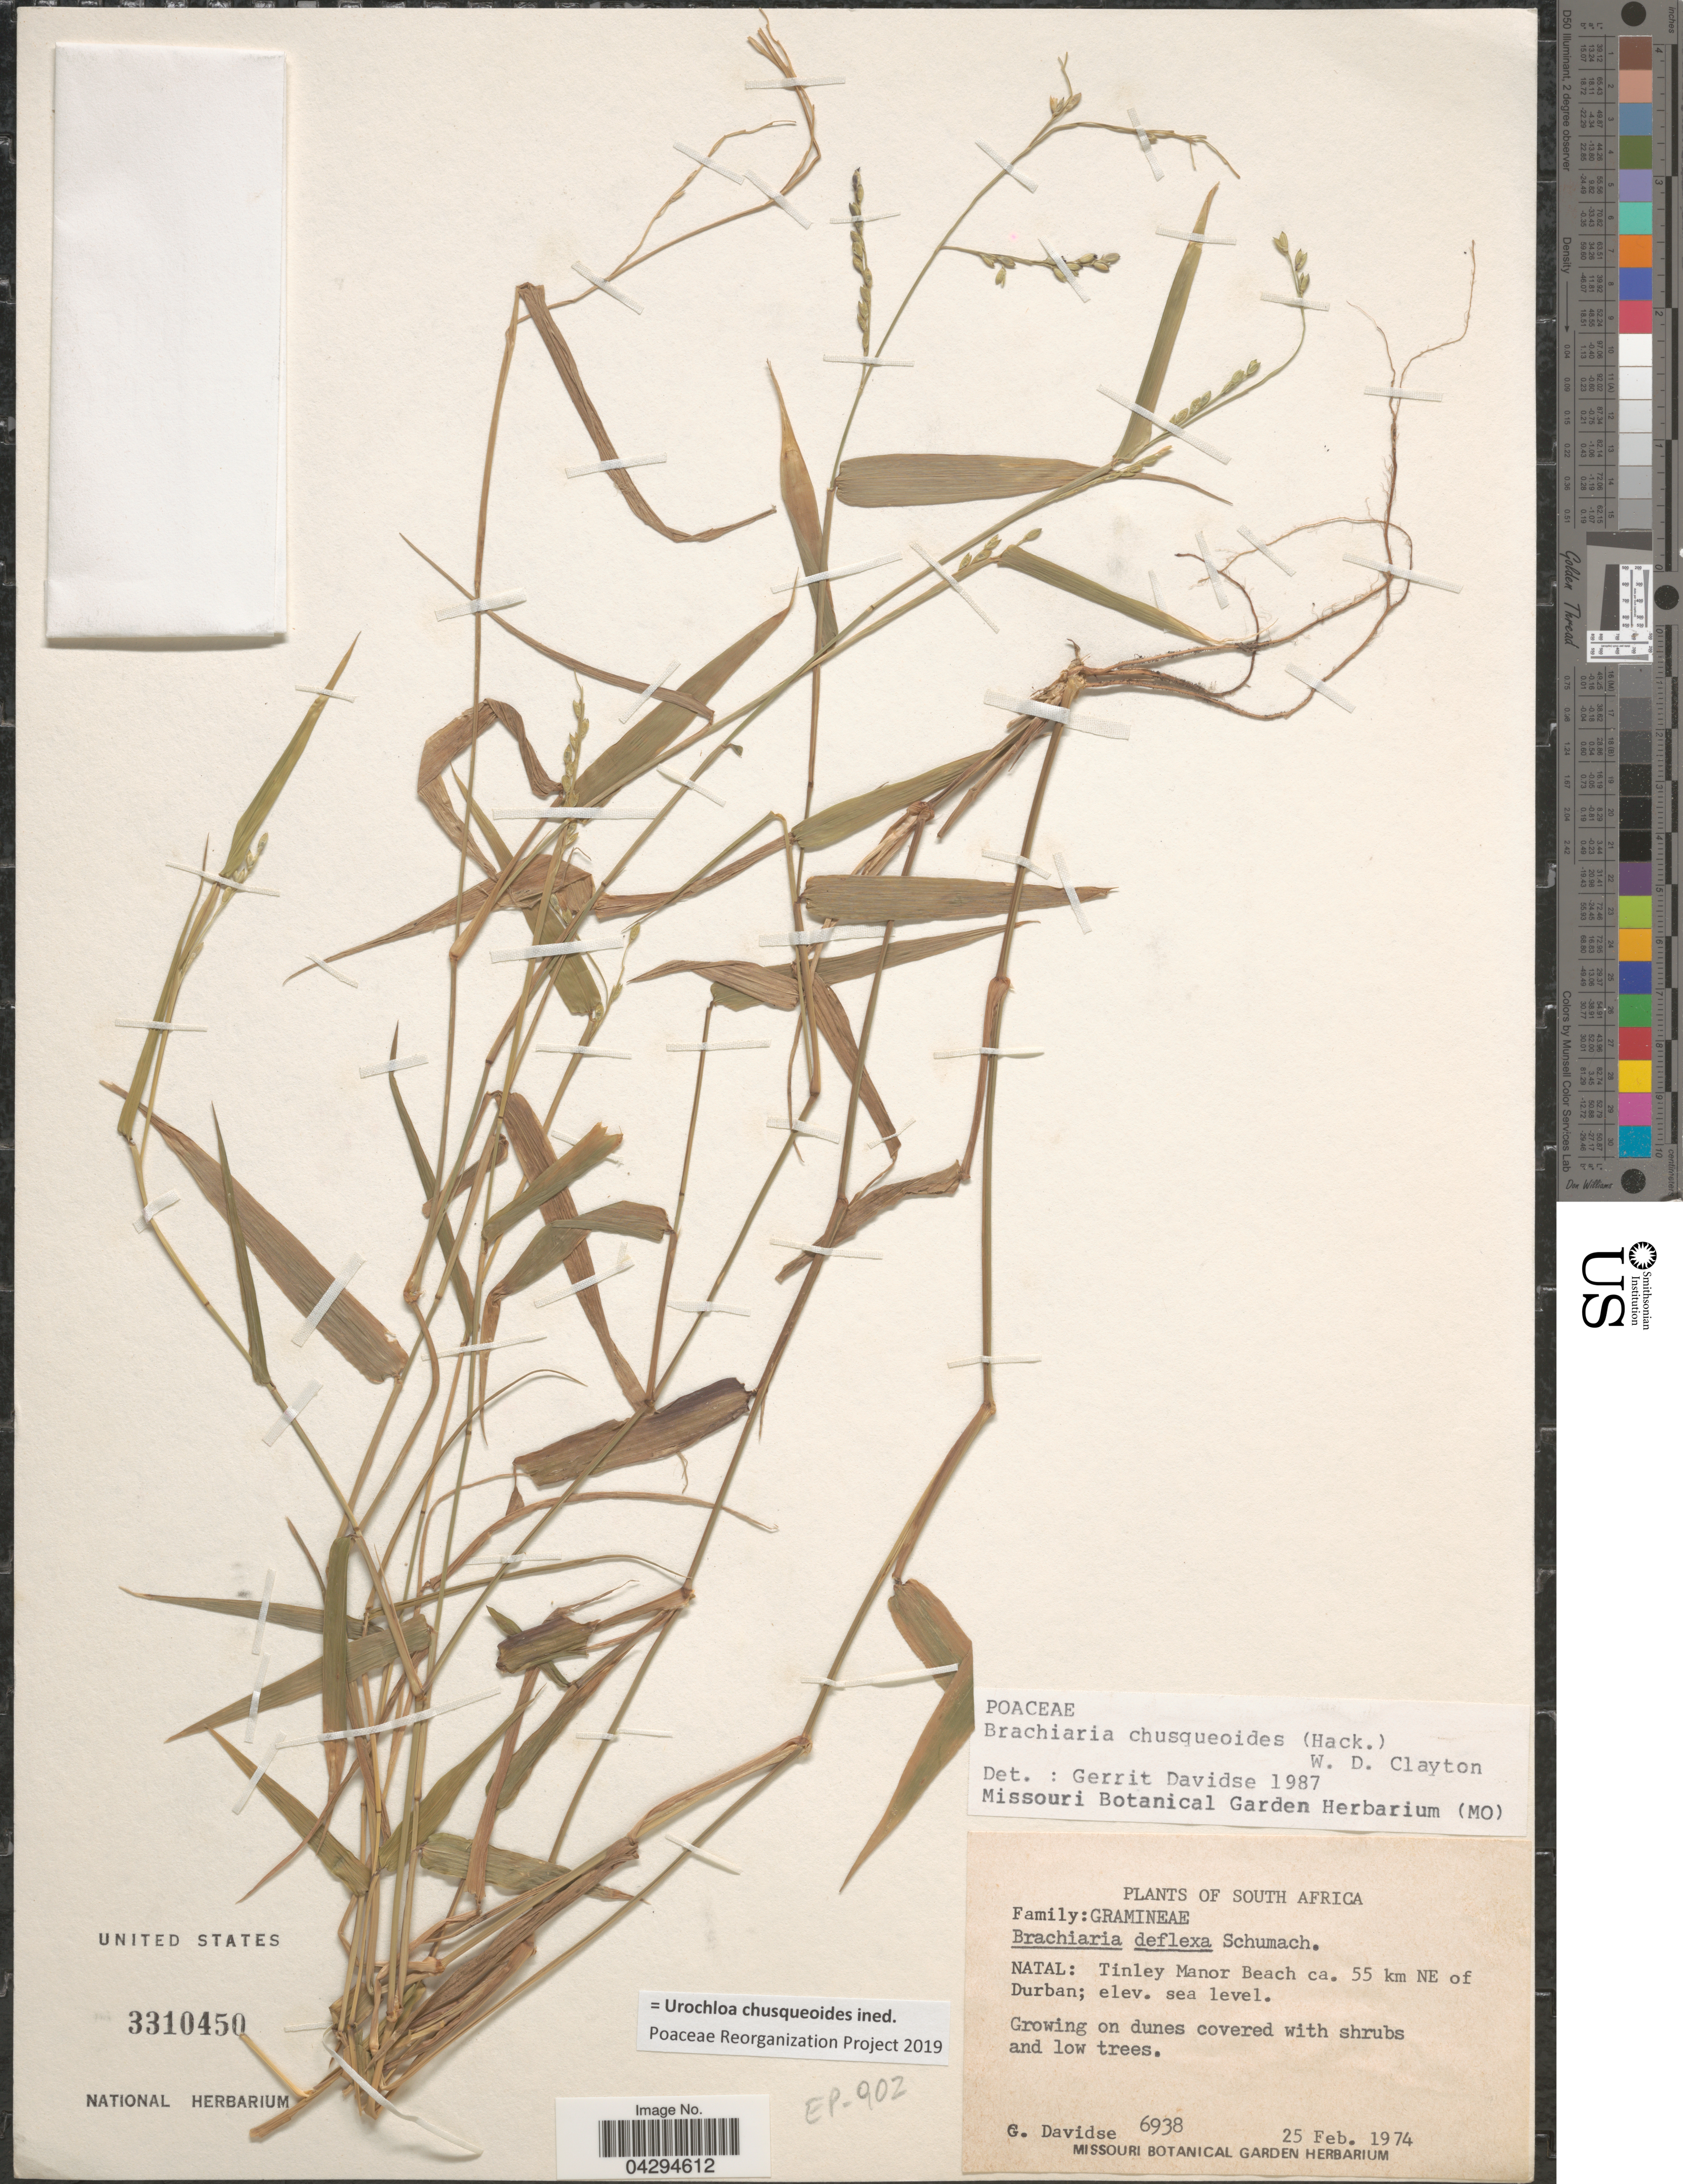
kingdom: Plantae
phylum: Tracheophyta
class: Liliopsida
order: Poales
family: Poaceae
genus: Urochloa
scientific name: Urochloa chusqueoides ined.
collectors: G. Davidse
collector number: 6938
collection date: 1974-02-25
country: South Africa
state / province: KwaZulu-Natal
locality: Natal: Tinley Manor Beach ca. 55 km NE of Durban.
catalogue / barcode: US 3310450